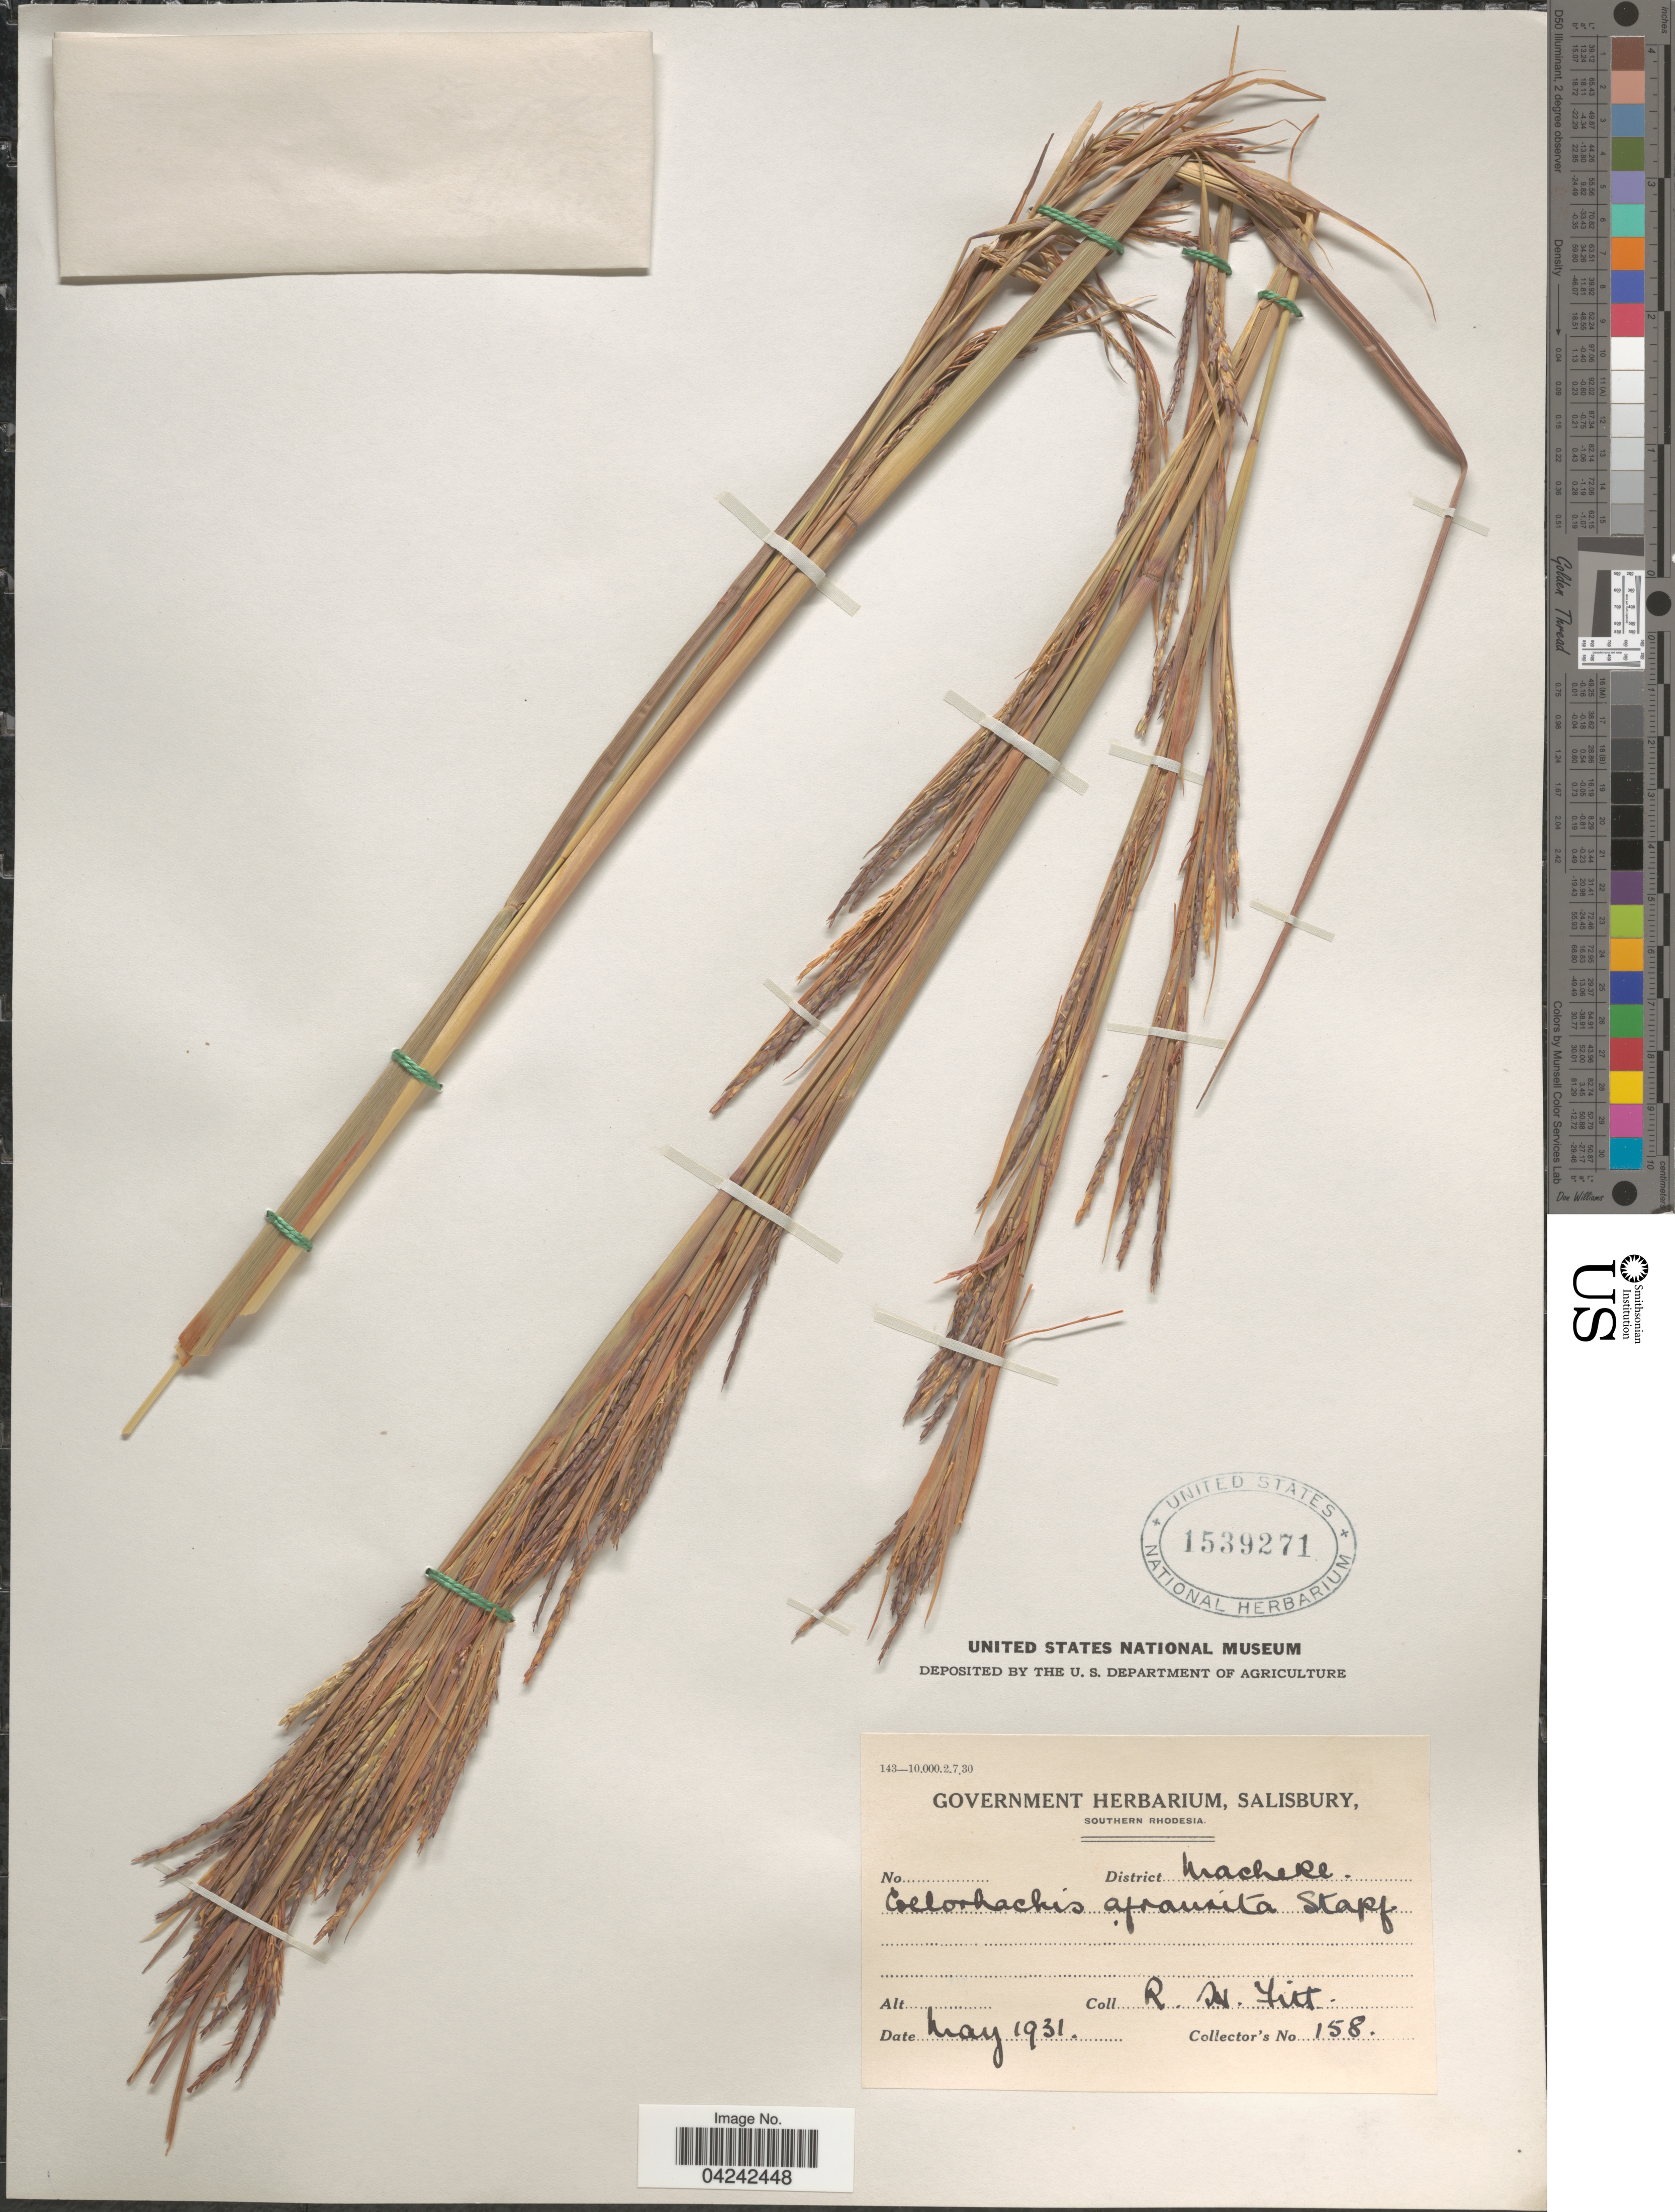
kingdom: Plantae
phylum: Tracheophyta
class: Liliopsida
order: Poales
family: Poaceae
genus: Rottboellia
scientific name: Rottboellia afraurita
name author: Stapf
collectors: R. Fitt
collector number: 158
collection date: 1931-05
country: Zimbabwe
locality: Southern Rhodesia. District Machere.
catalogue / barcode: US 1539271